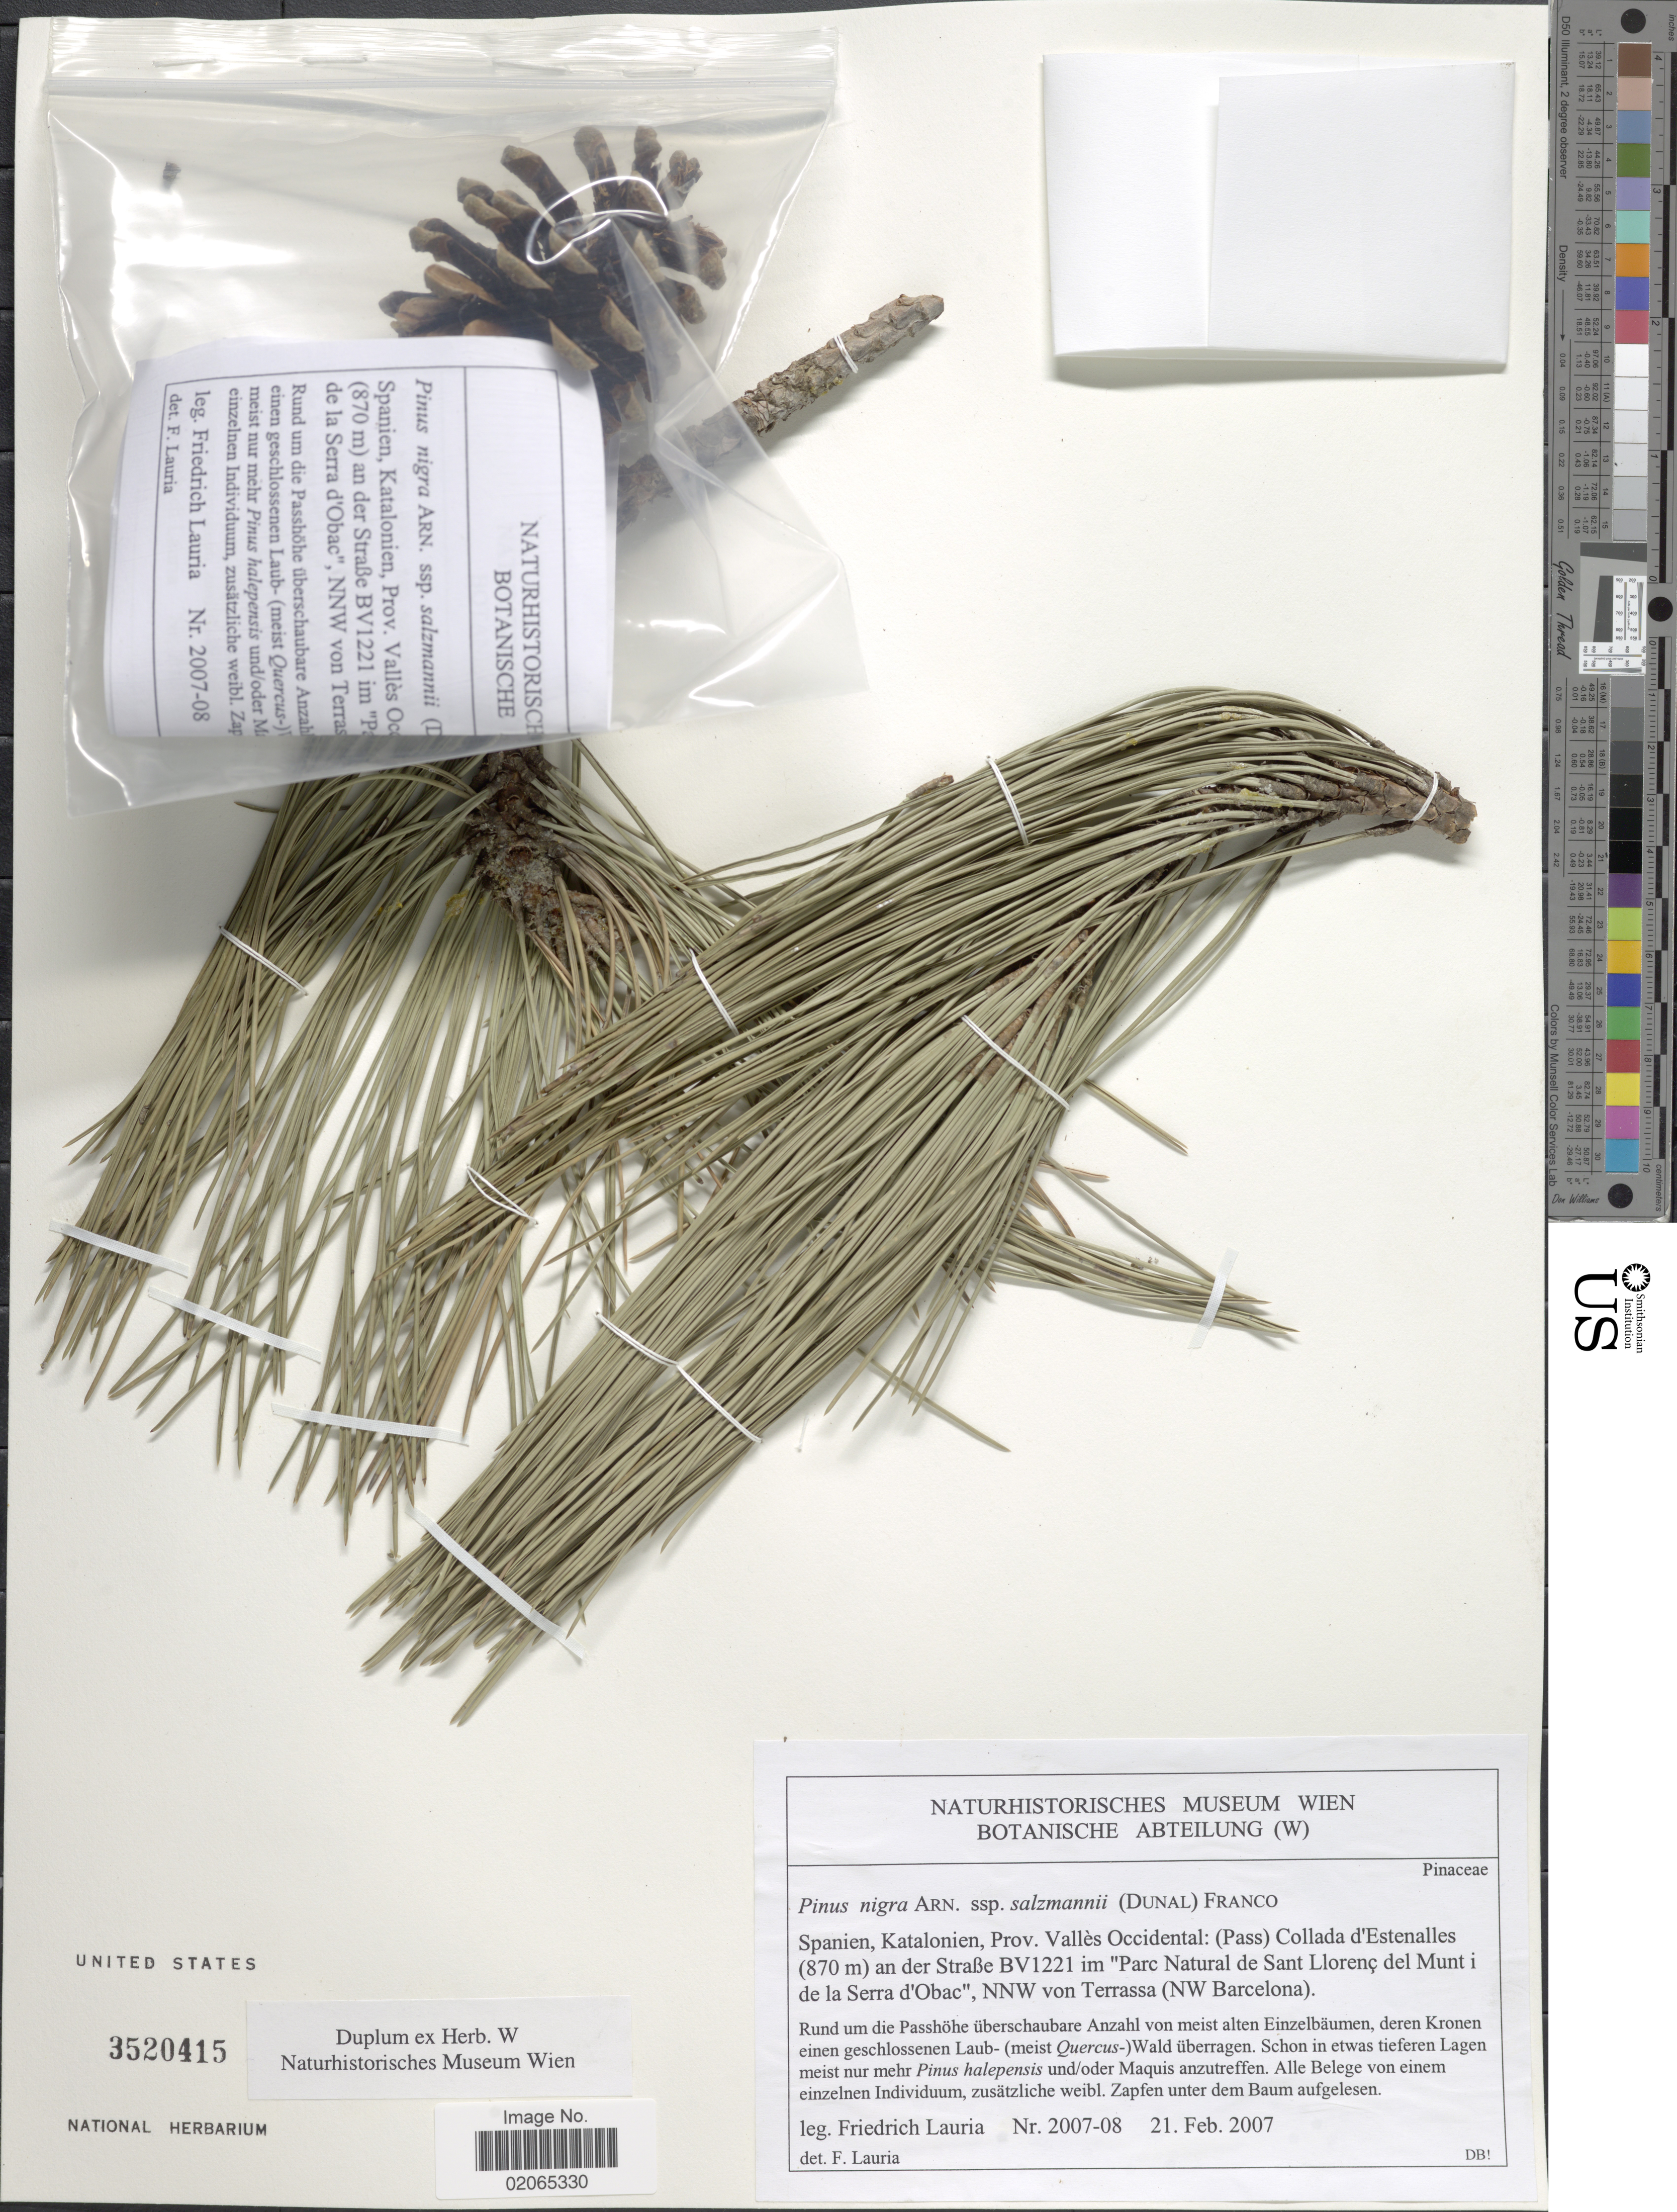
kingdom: Plantae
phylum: Tracheophyta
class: Pinopsida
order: Pinales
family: Pinaceae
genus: Pinus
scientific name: Pinus nigra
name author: Arnold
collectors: F. Lauria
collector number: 2007-08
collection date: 2007-02-21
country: Spain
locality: Spanien, Katalonien, Prov. Vallès Occidental: (Pass) Collada d'Estenalles an der Straße BV1221 im "Parc Nutaral de Sant Llorenç del Munrt i de la Serra d'Obac", NNW von Terrassa (NW Barcelona)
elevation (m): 870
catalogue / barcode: US 3520415